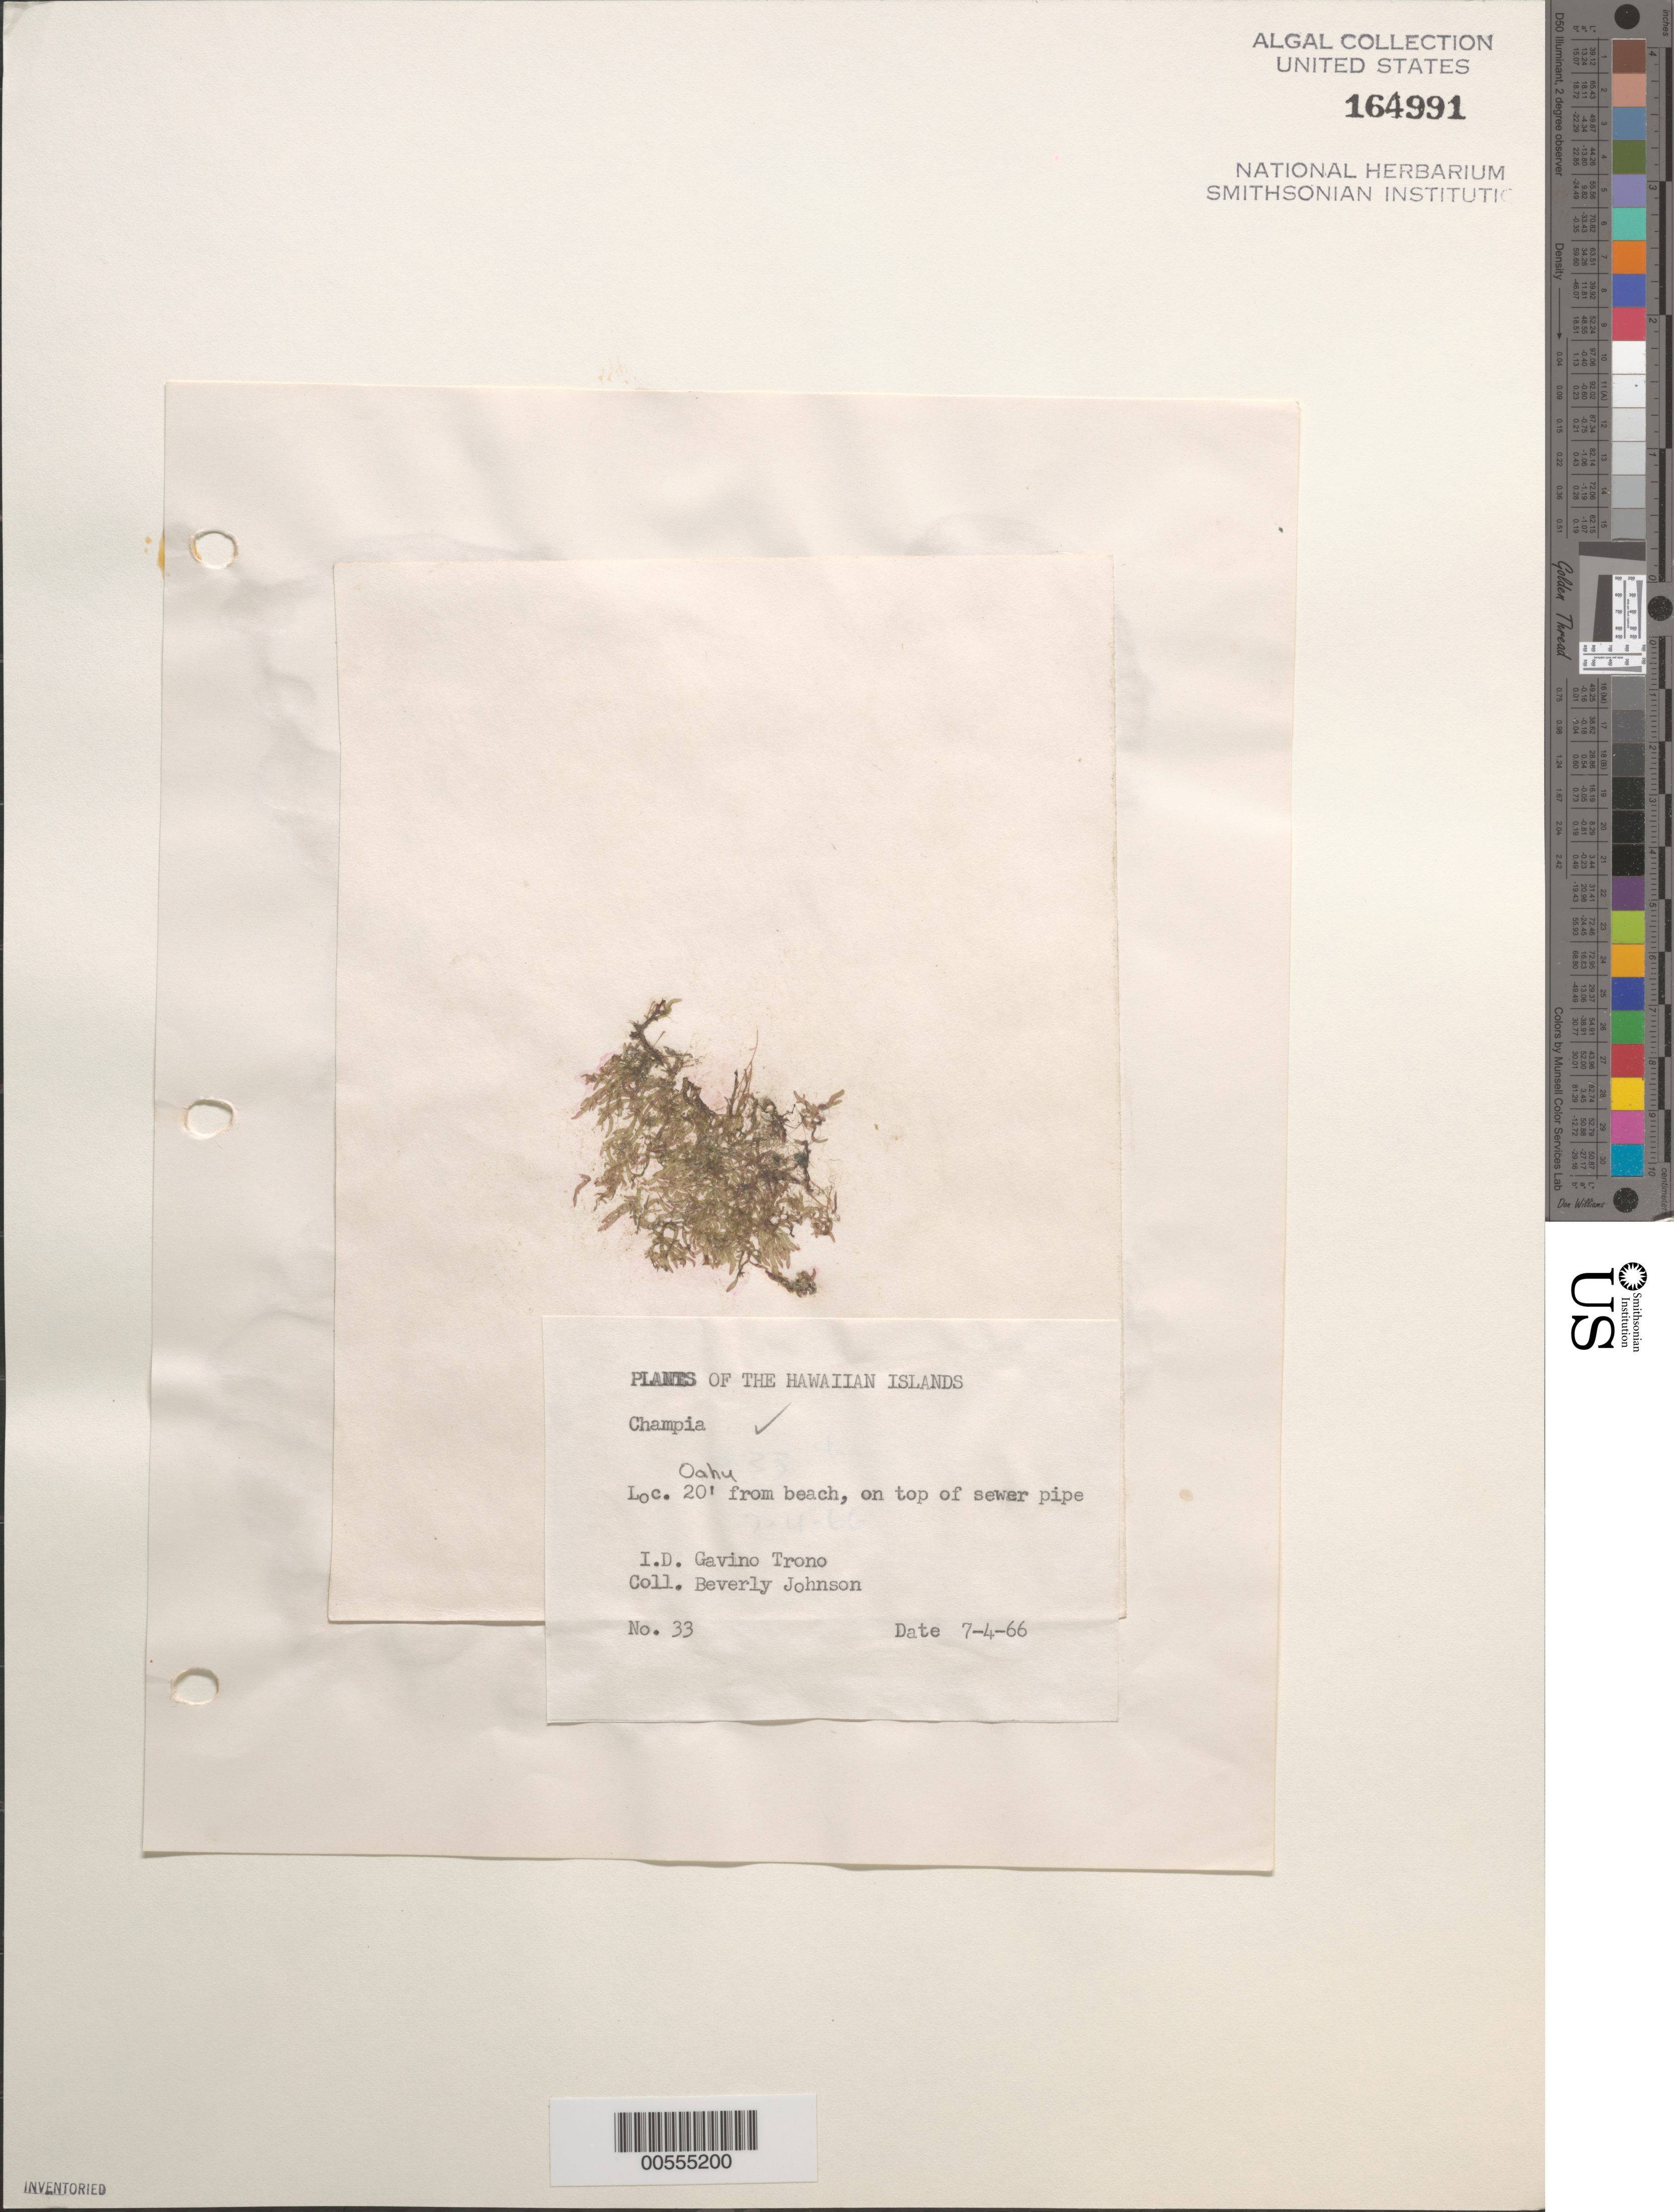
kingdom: Plantae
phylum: Rhodophyta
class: Florideophyceae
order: Rhodymeniales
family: Champiaceae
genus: Champia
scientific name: Champia sp.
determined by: Trono, Gavino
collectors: B. Johnson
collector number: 33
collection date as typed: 04 Jul 1966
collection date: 1966-07-04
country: United States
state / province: Hawaii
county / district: Honolulu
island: Oahu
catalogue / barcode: US 164991